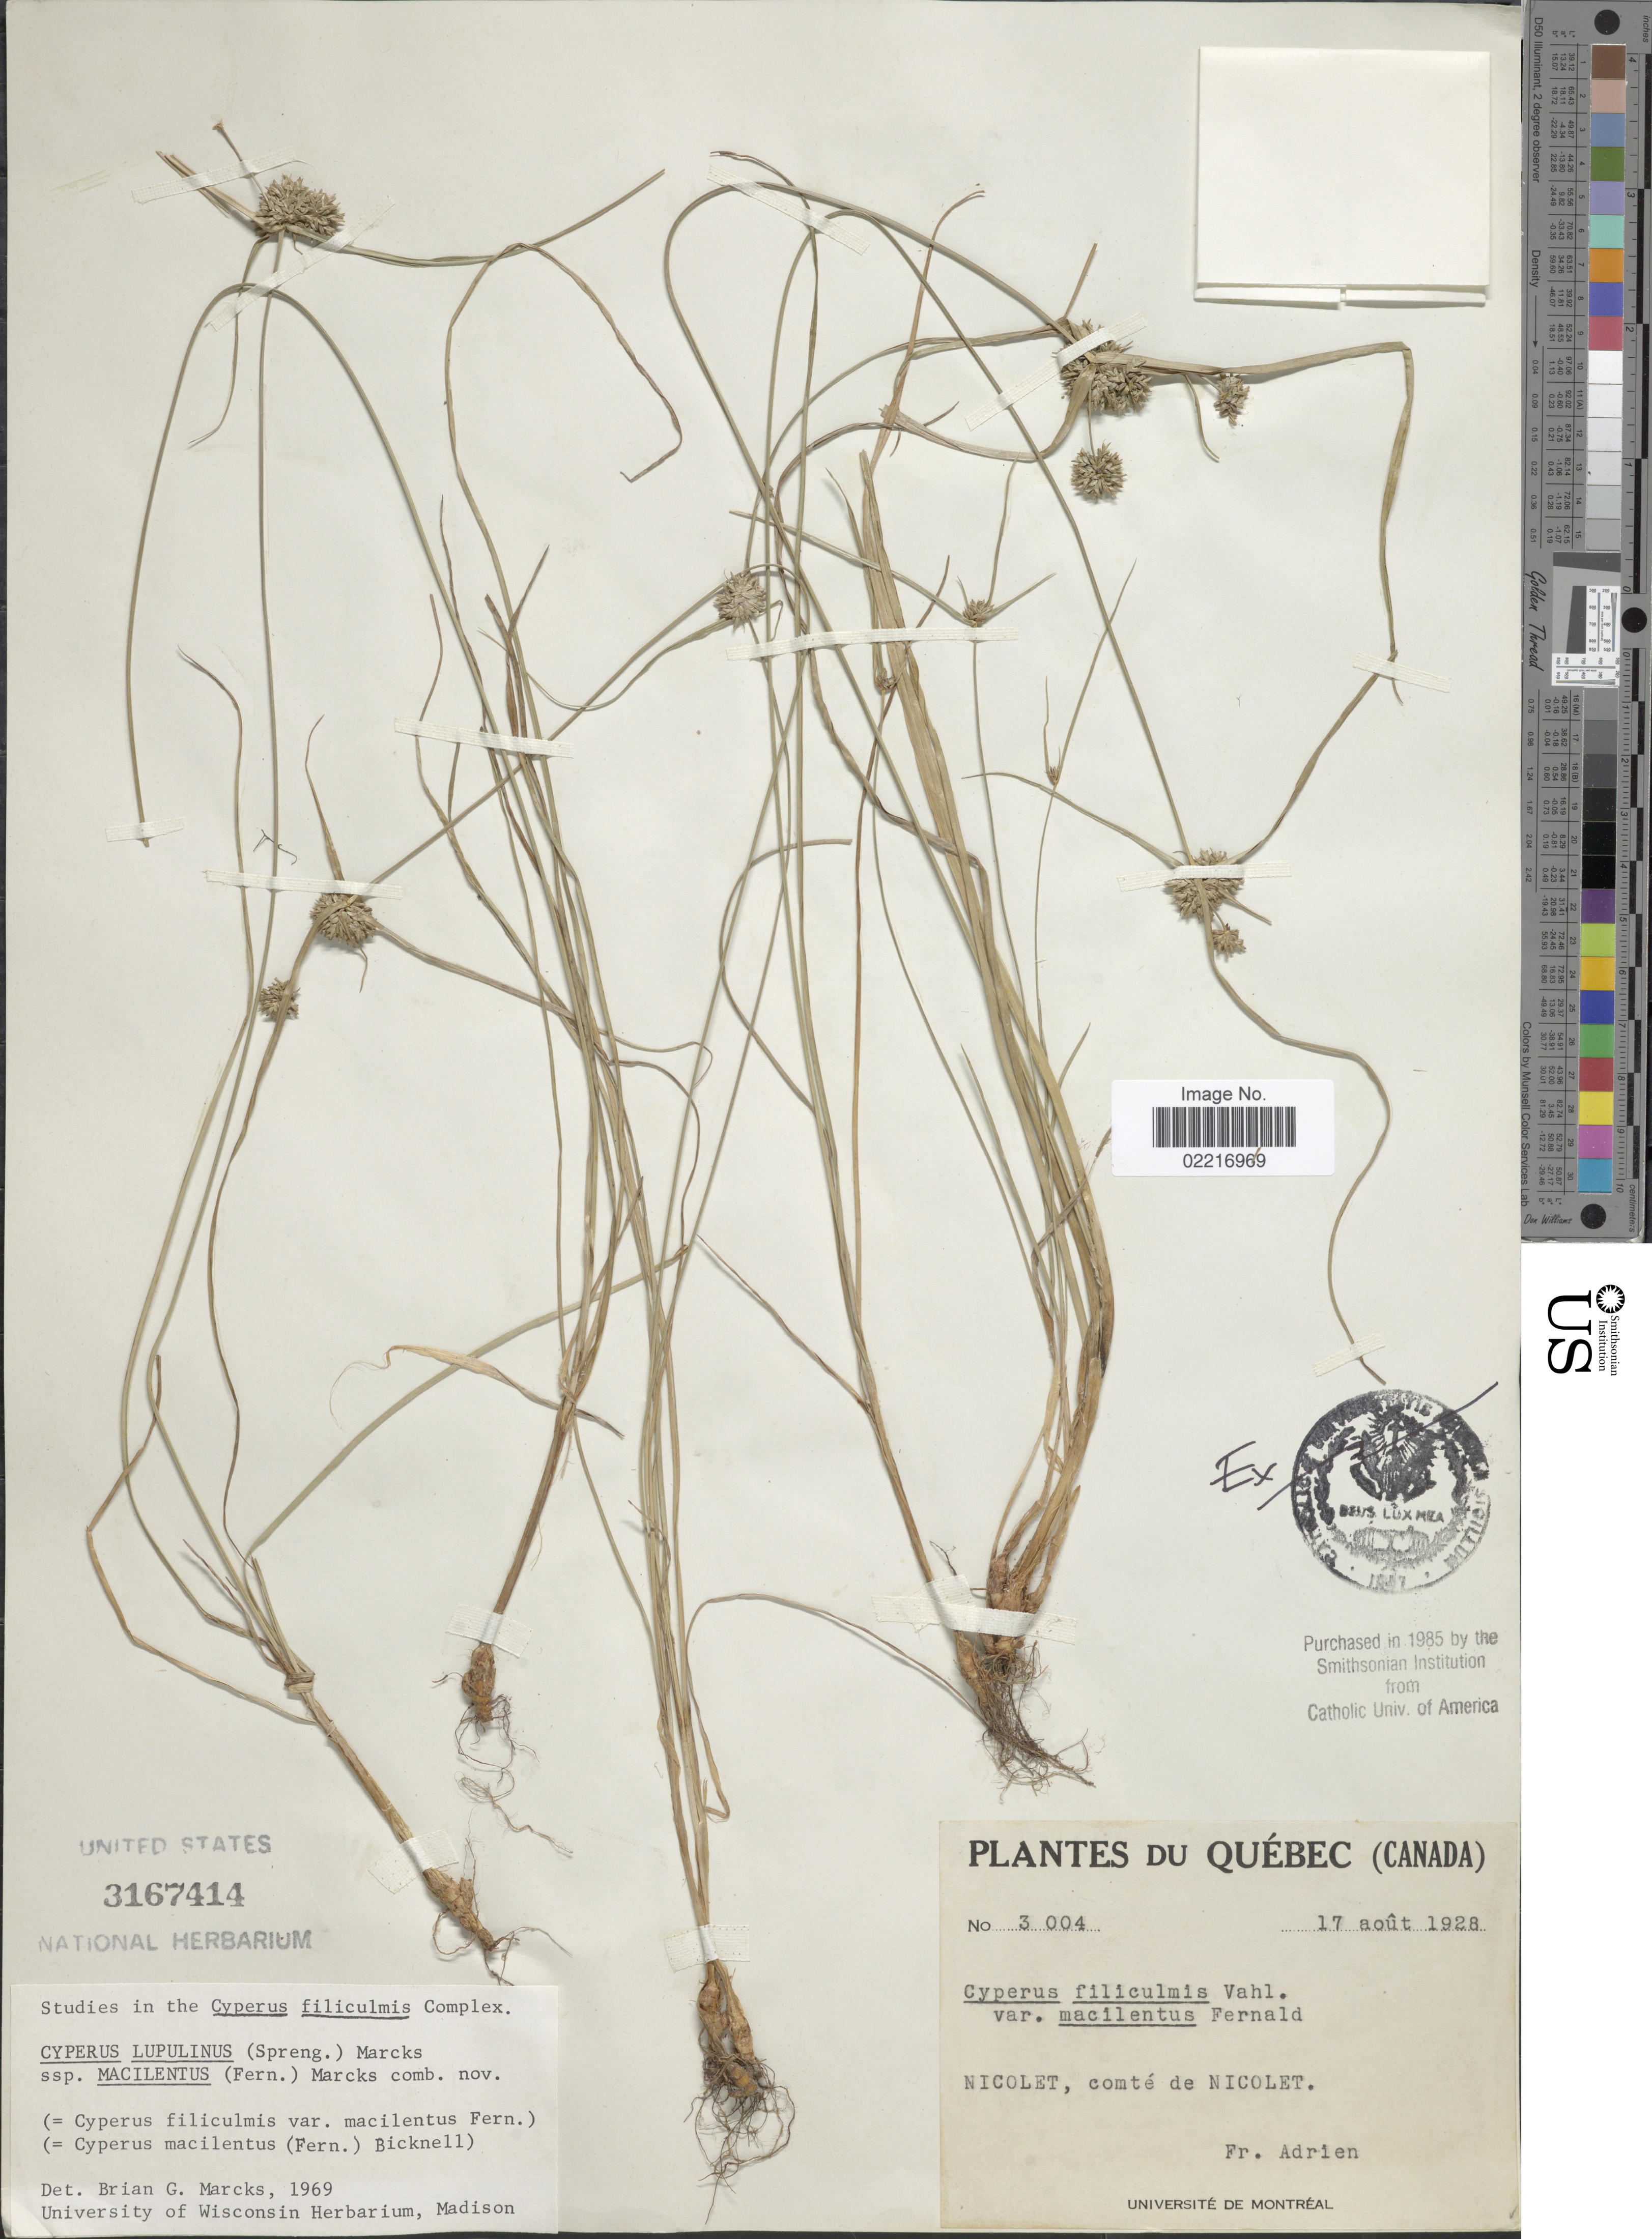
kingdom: Plantae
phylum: Tracheophyta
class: Liliopsida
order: Poales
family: Cyperaceae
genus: Cyperus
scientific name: Cyperus lupulinus subsp. macilentus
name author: (Fernald) Marcks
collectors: F. Adrien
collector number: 3004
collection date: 1928-08-17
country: Canada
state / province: Quebec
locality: Nicolet, Co. Nicolet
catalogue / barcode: US 3167414